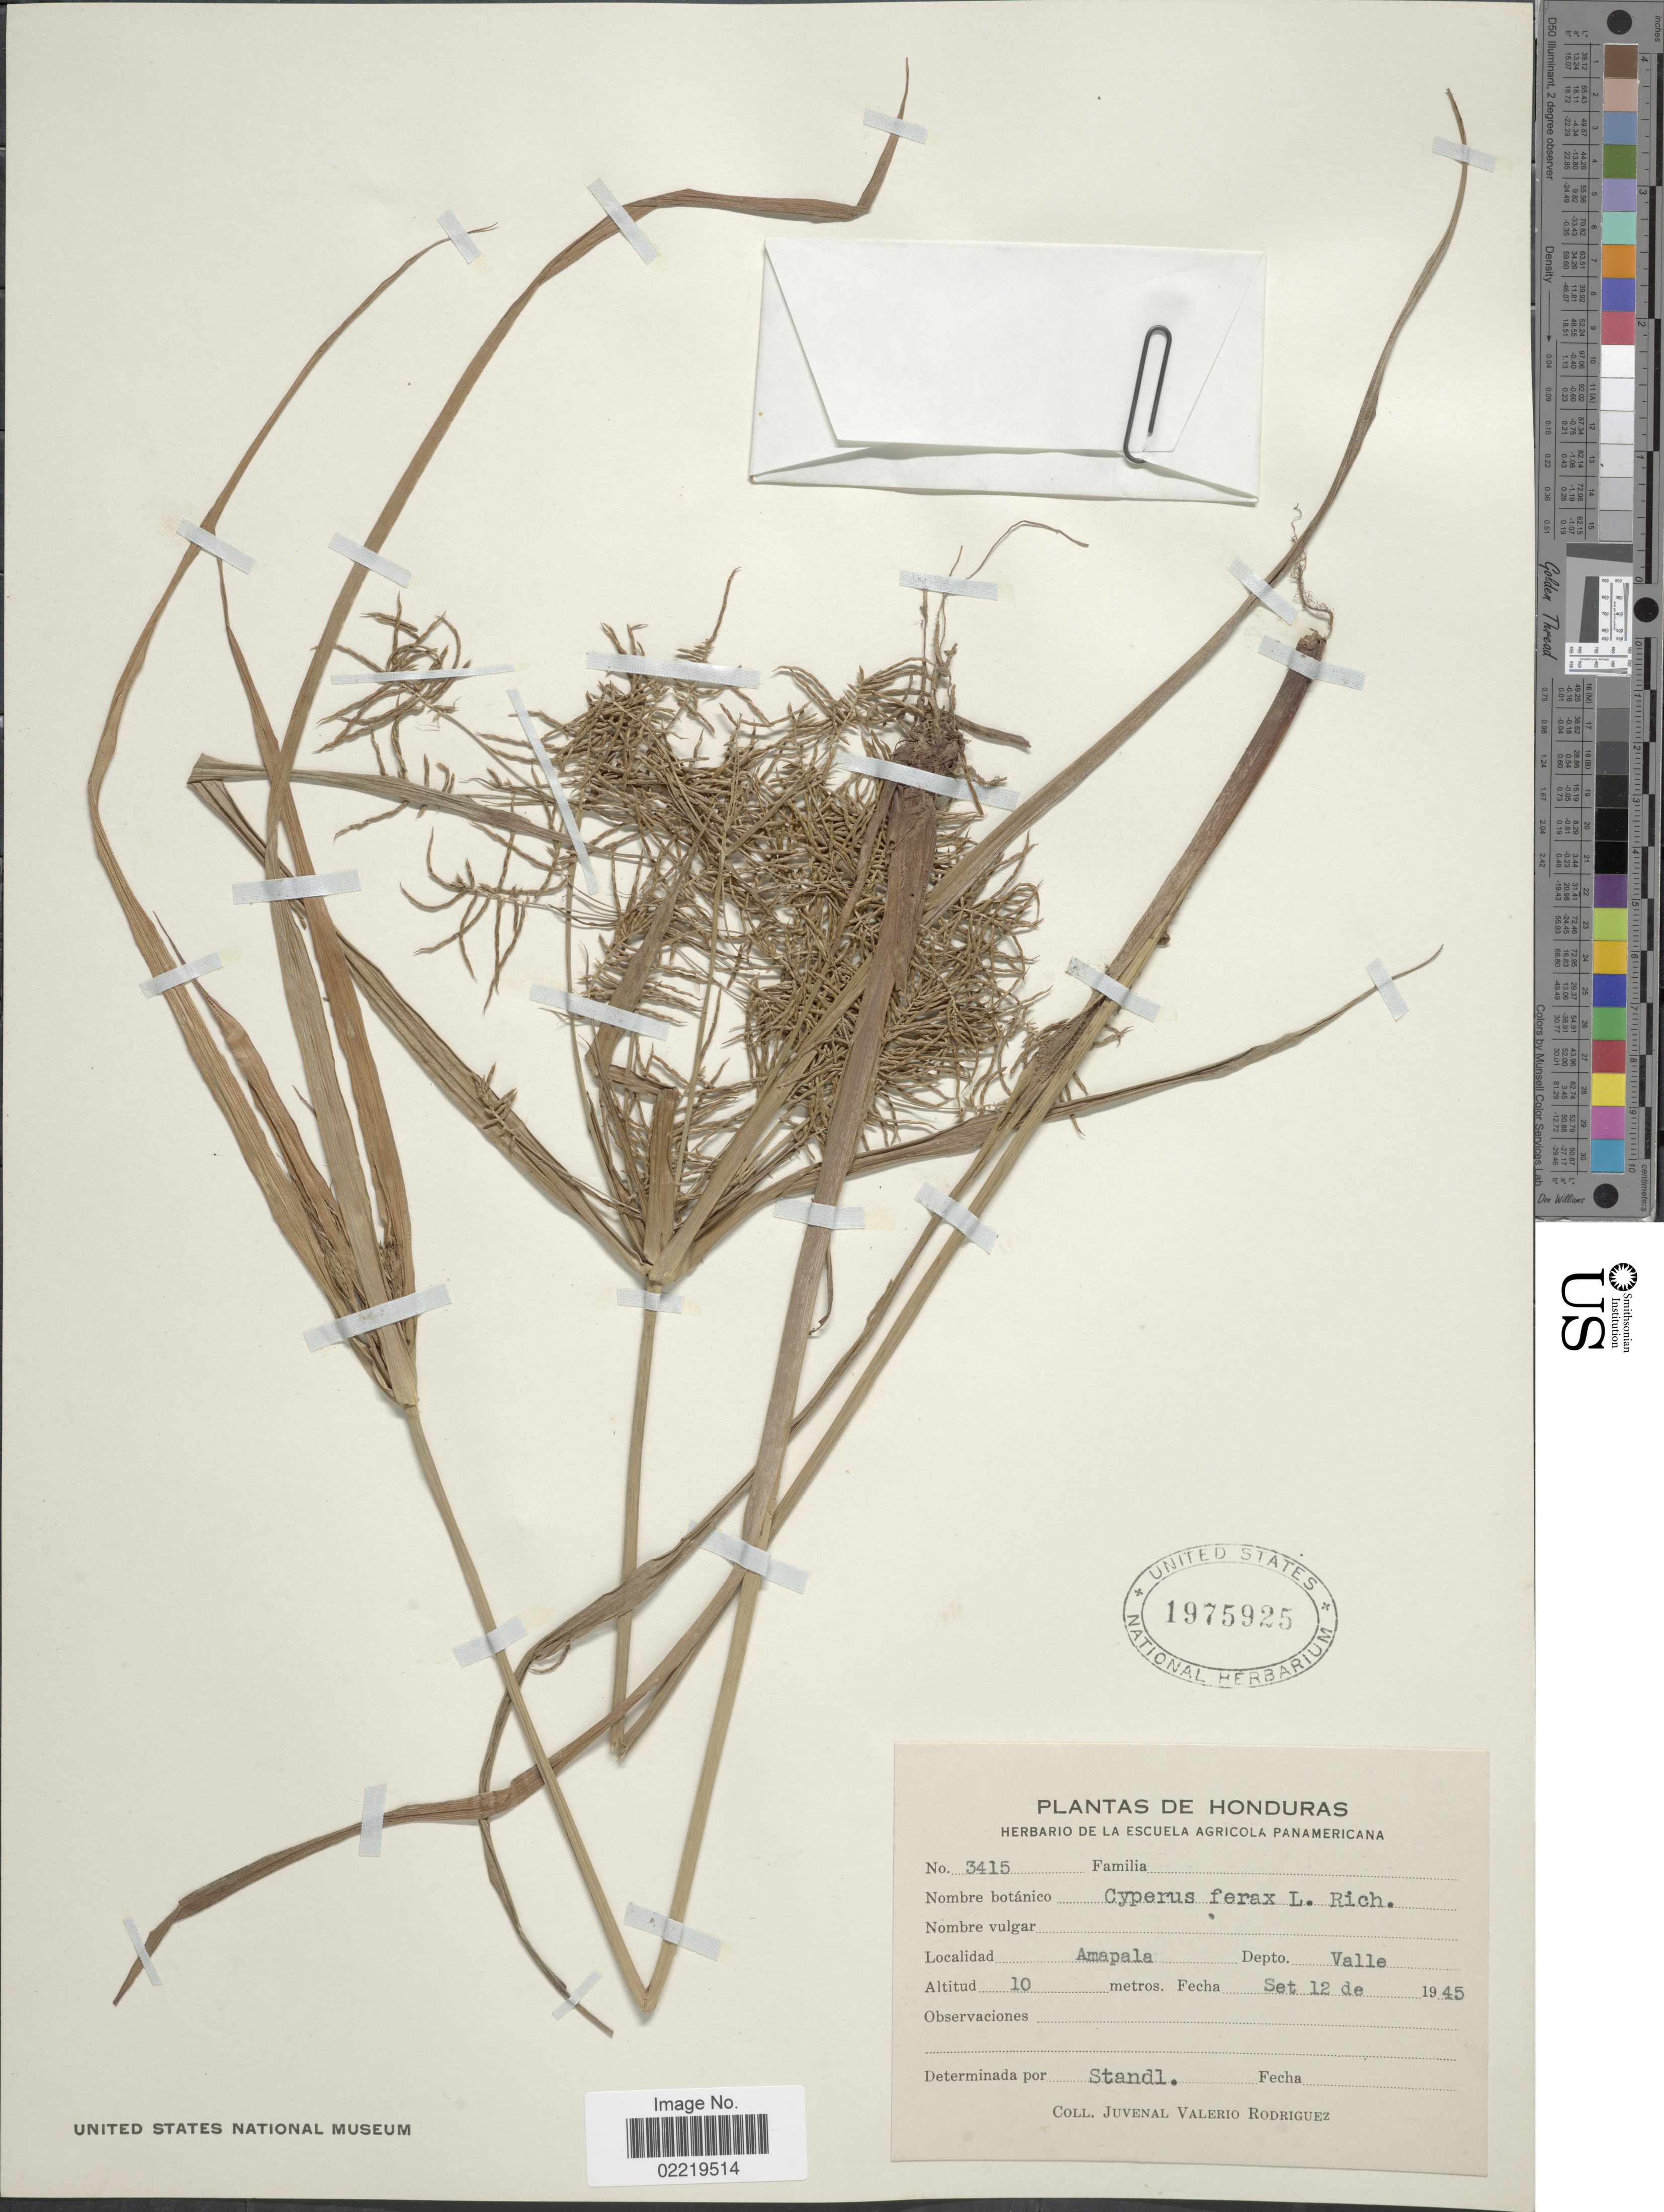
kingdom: Plantae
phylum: Tracheophyta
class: Liliopsida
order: Poales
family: Cyperaceae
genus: Cyperus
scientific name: Cyperus odoratus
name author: L.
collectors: J. Rodriguez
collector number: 3415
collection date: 1945-09-12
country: Honduras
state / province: Valle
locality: Amapala, Depto. Valle.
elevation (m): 10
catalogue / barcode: US 1975925